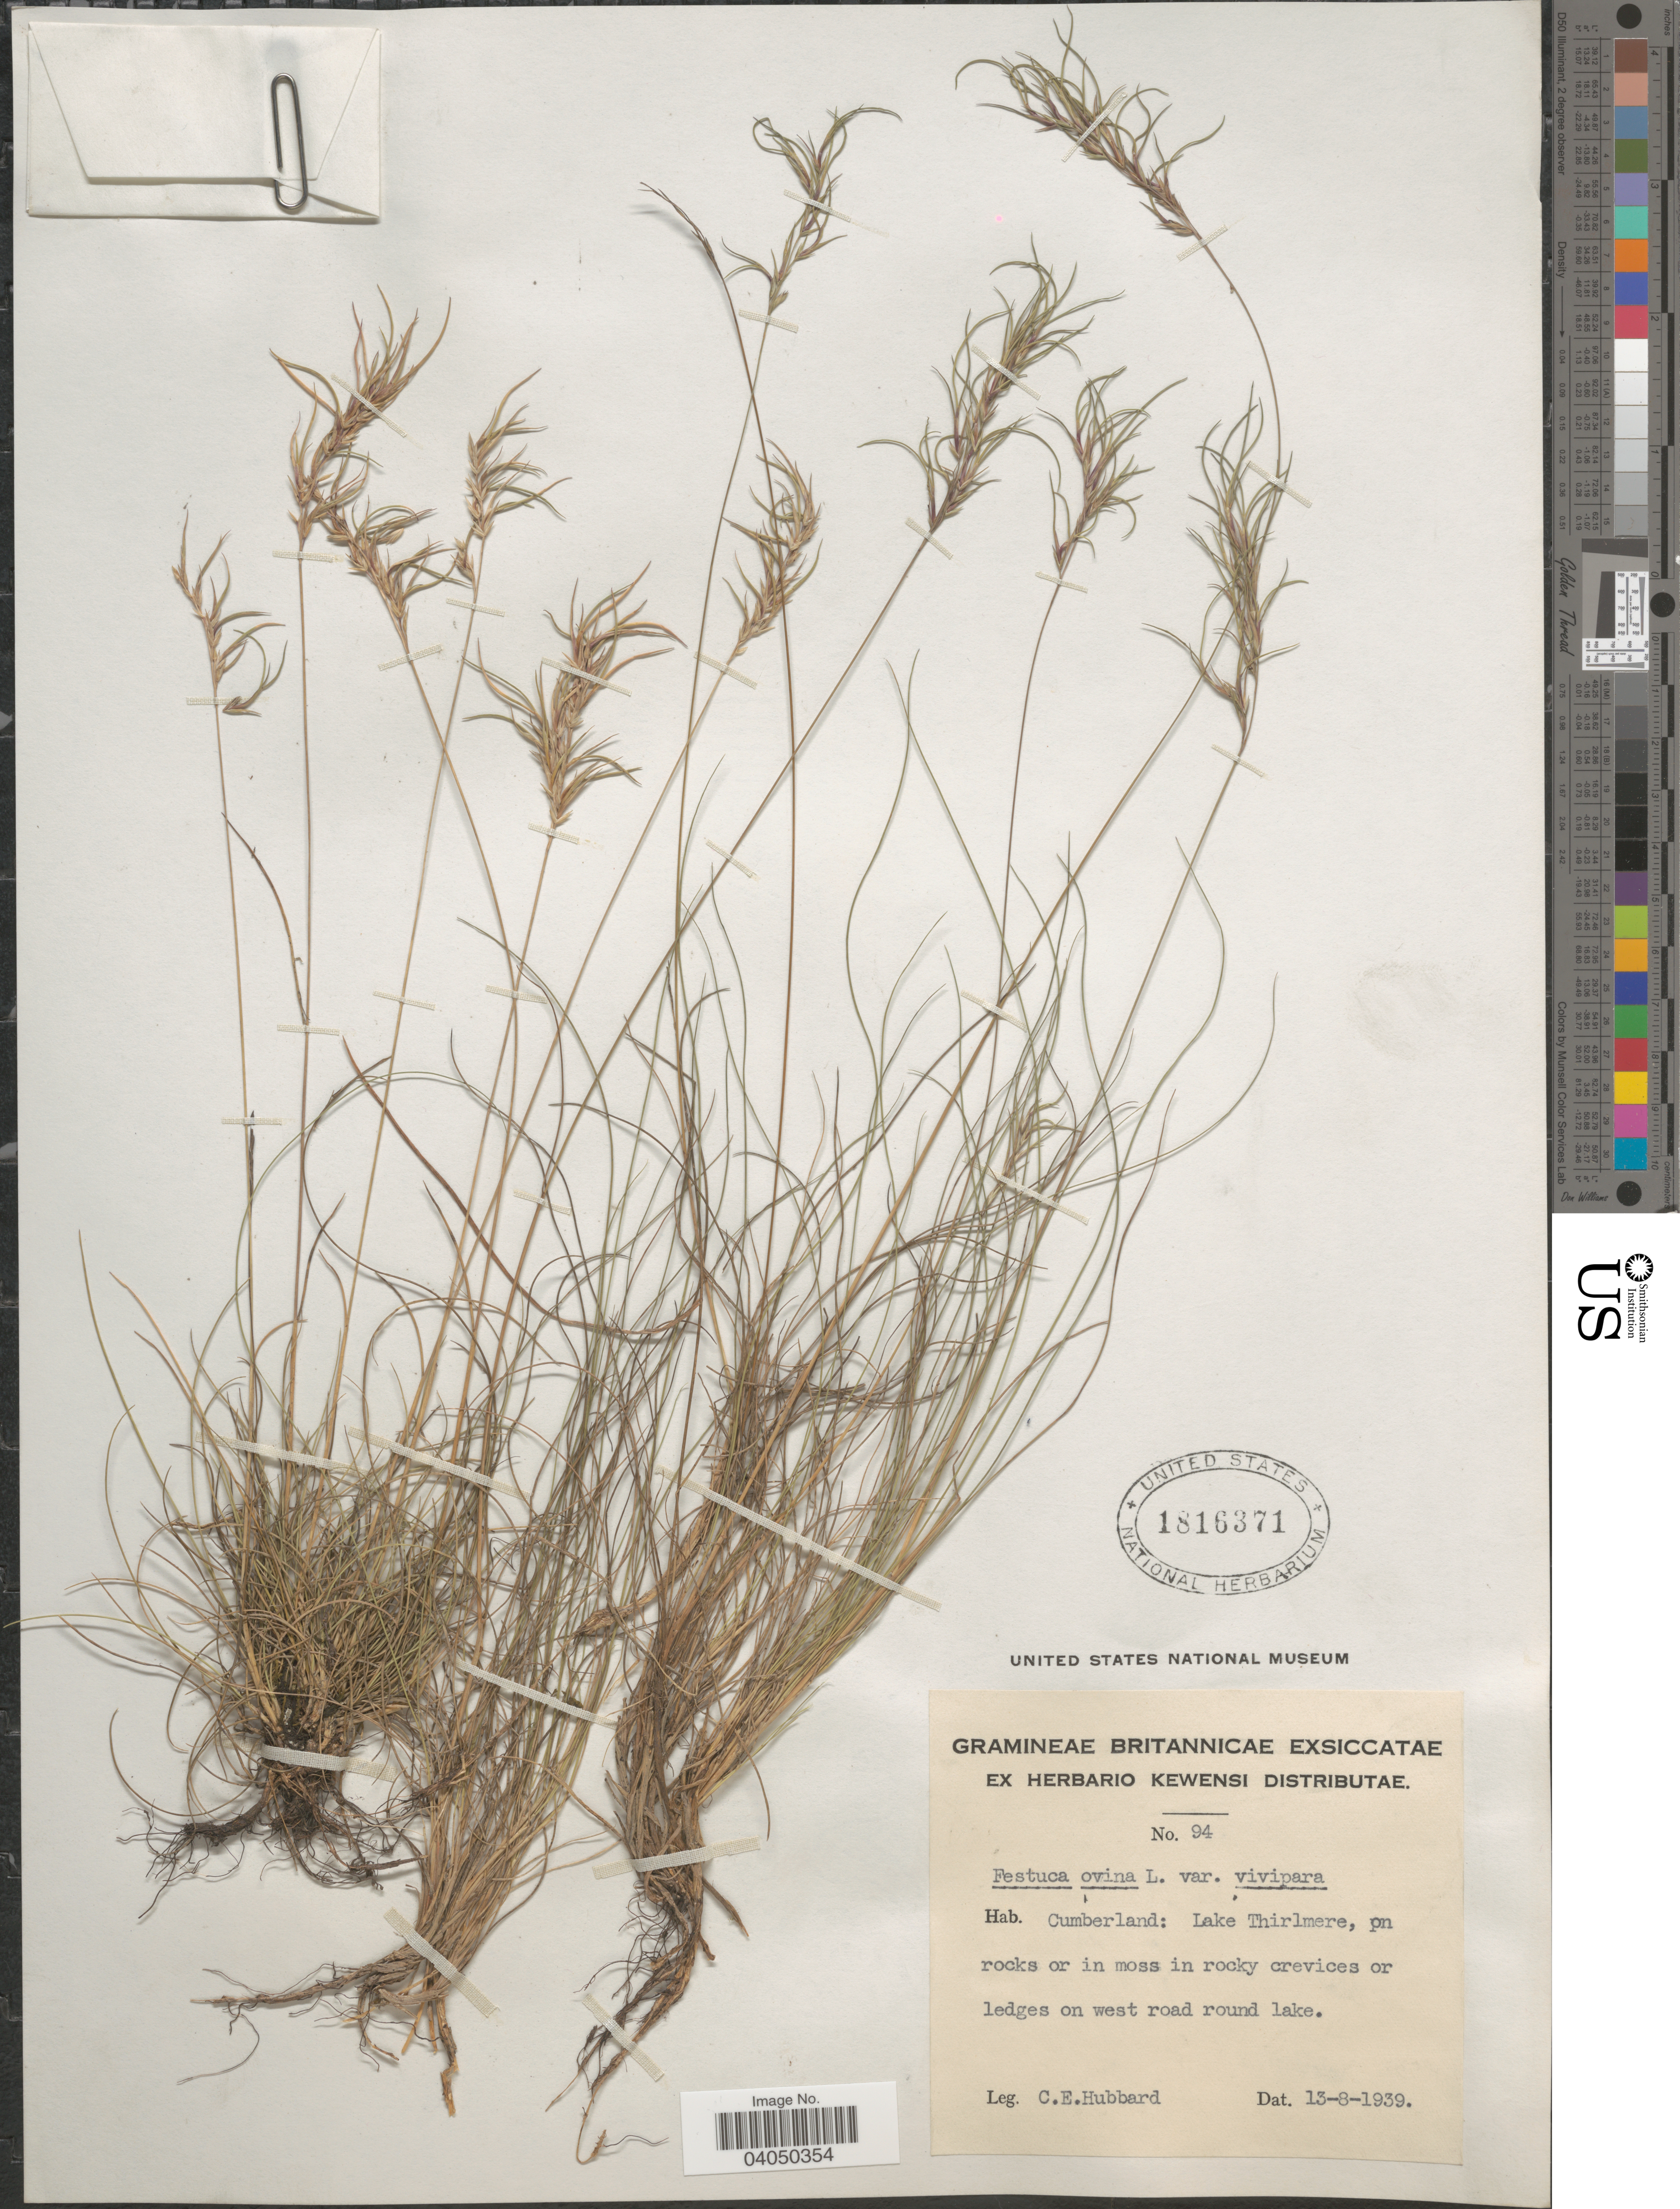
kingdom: Plantae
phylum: Tracheophyta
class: Liliopsida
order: Poales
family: Poaceae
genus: Festuca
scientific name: Festuca vivipara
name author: (L.) Sm.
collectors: C. E. Hubbard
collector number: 94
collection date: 1939-08-13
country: United Kingdom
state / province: England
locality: Cumberland: Lake Thirlmere, ledges on west road round lake.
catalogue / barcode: US 1816371